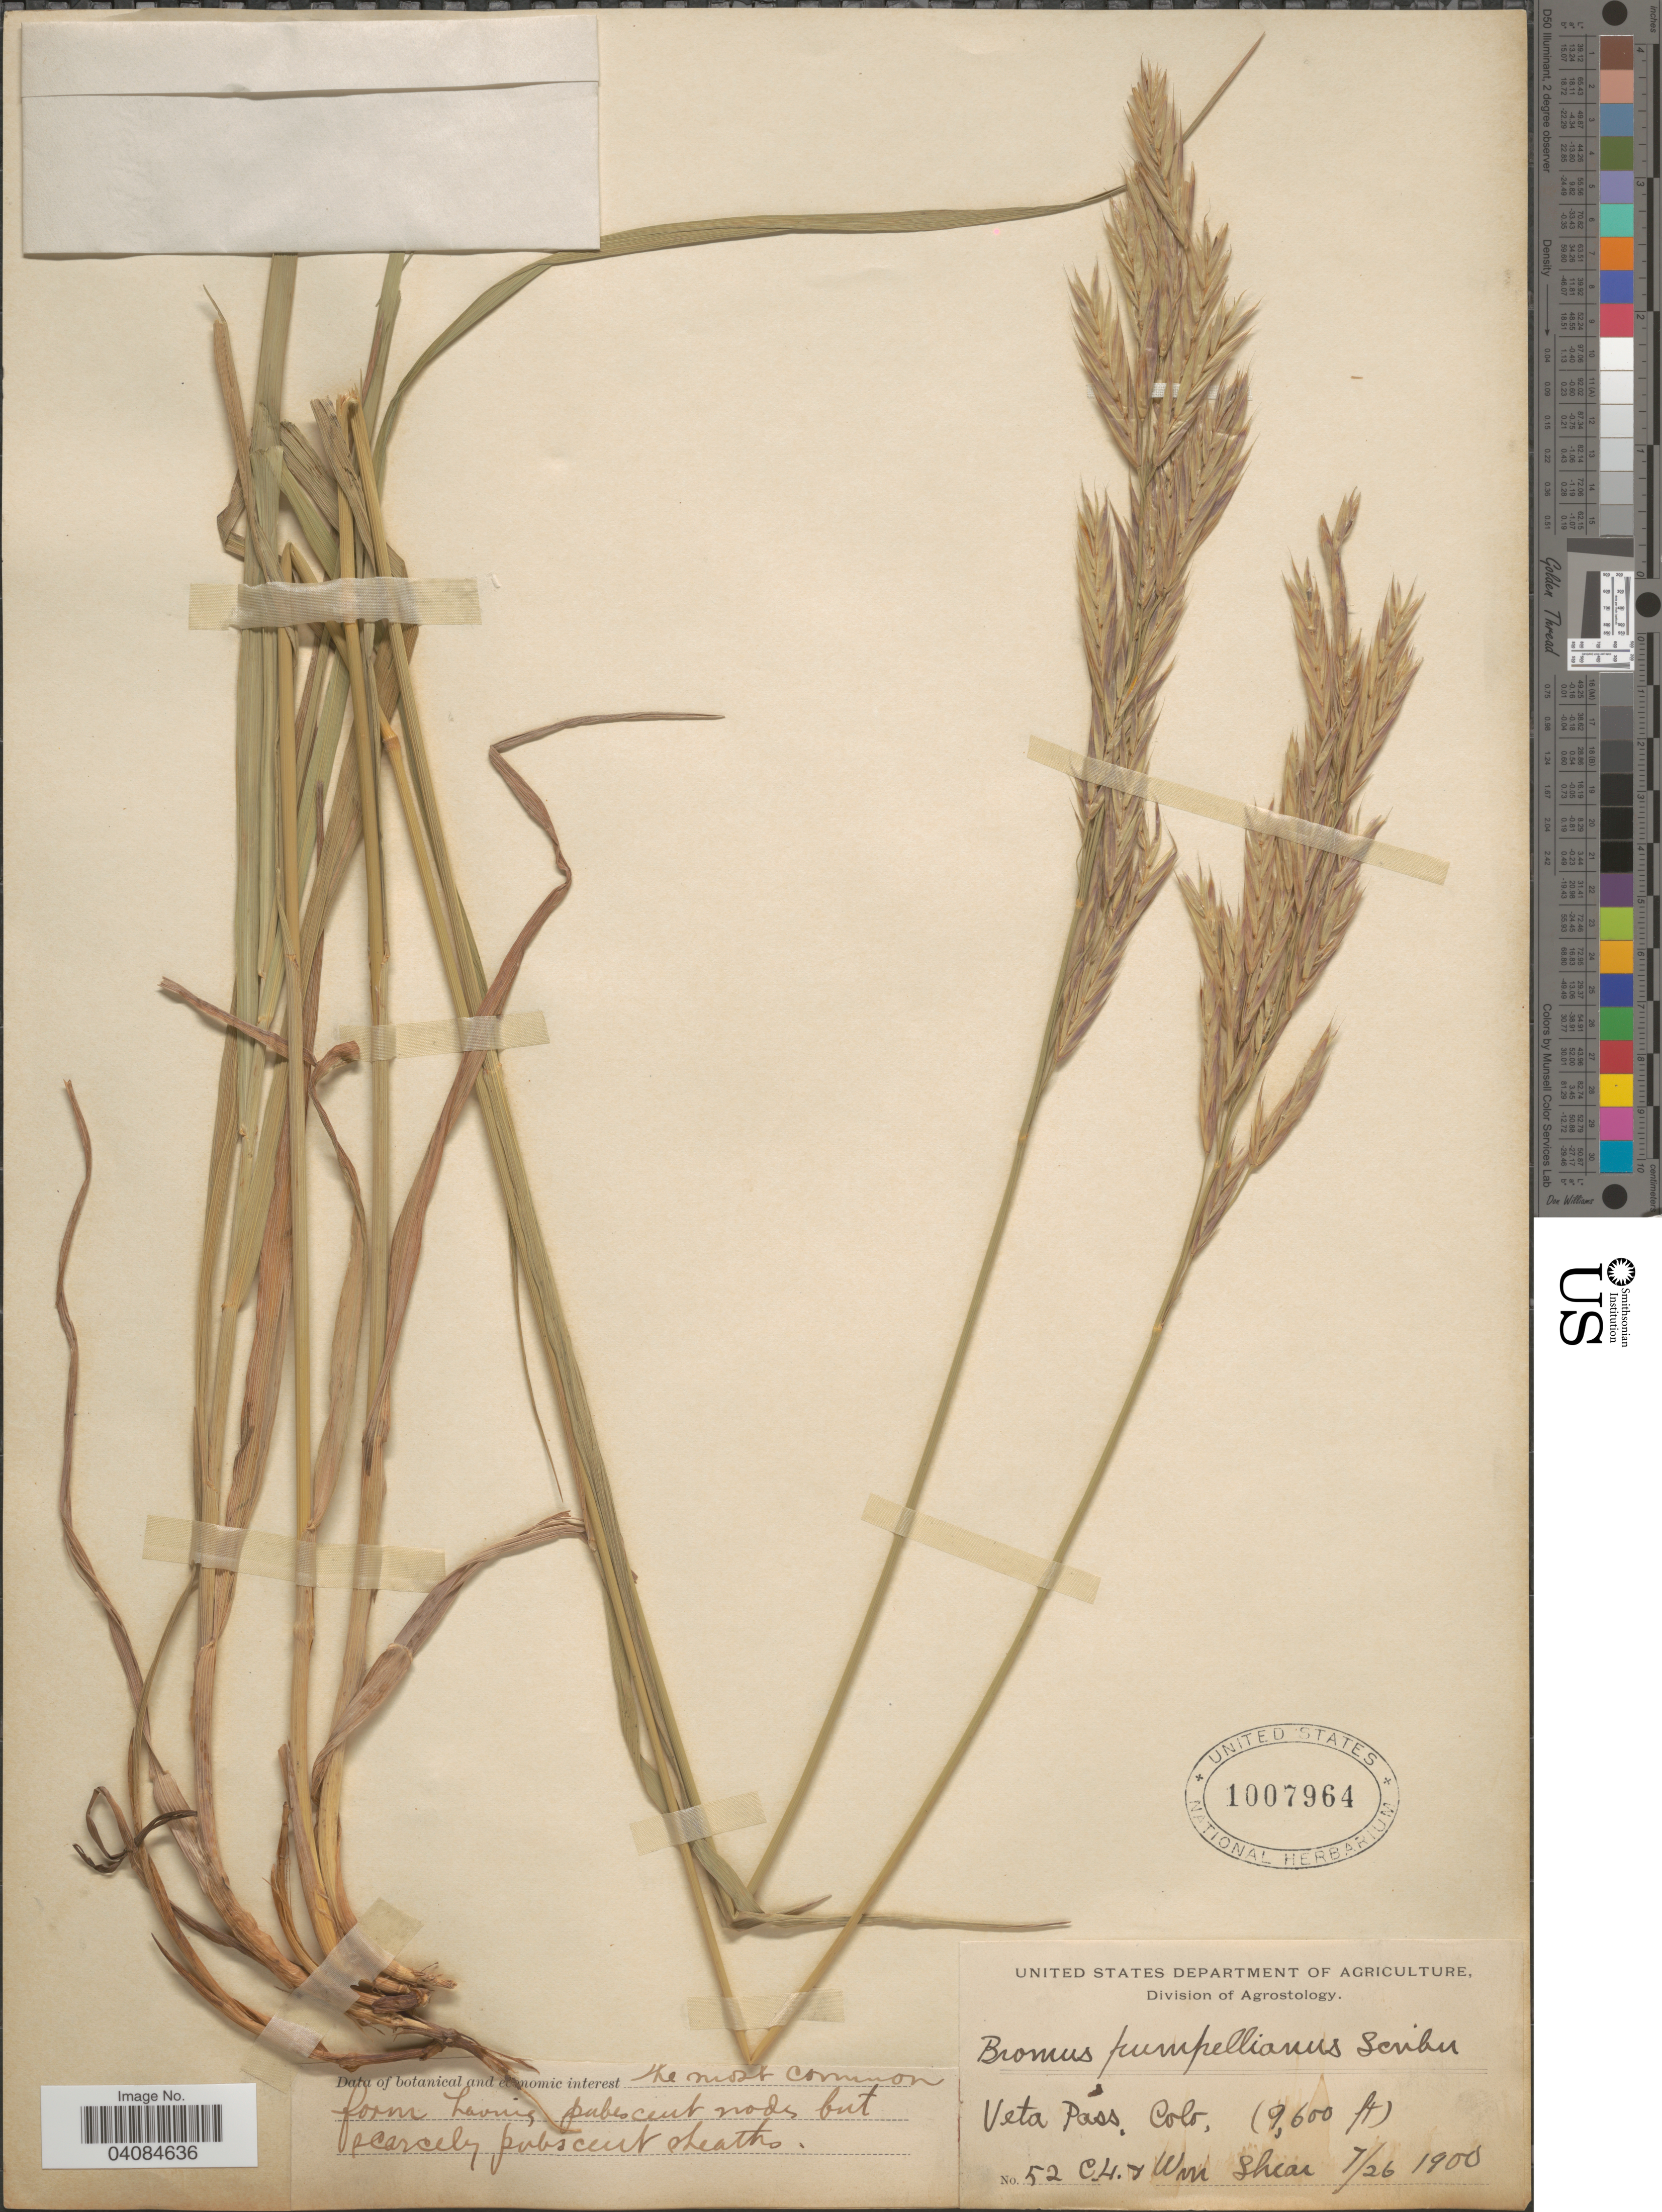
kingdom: Plantae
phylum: Tracheophyta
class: Liliopsida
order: Poales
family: Poaceae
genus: Bromus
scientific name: Bromus pumpellianus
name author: Scribn.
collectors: C. L. Shear & W. Shear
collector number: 52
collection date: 1900-07-26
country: United States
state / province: Colorado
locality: Veta Pass.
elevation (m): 2926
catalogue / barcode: US 1007964